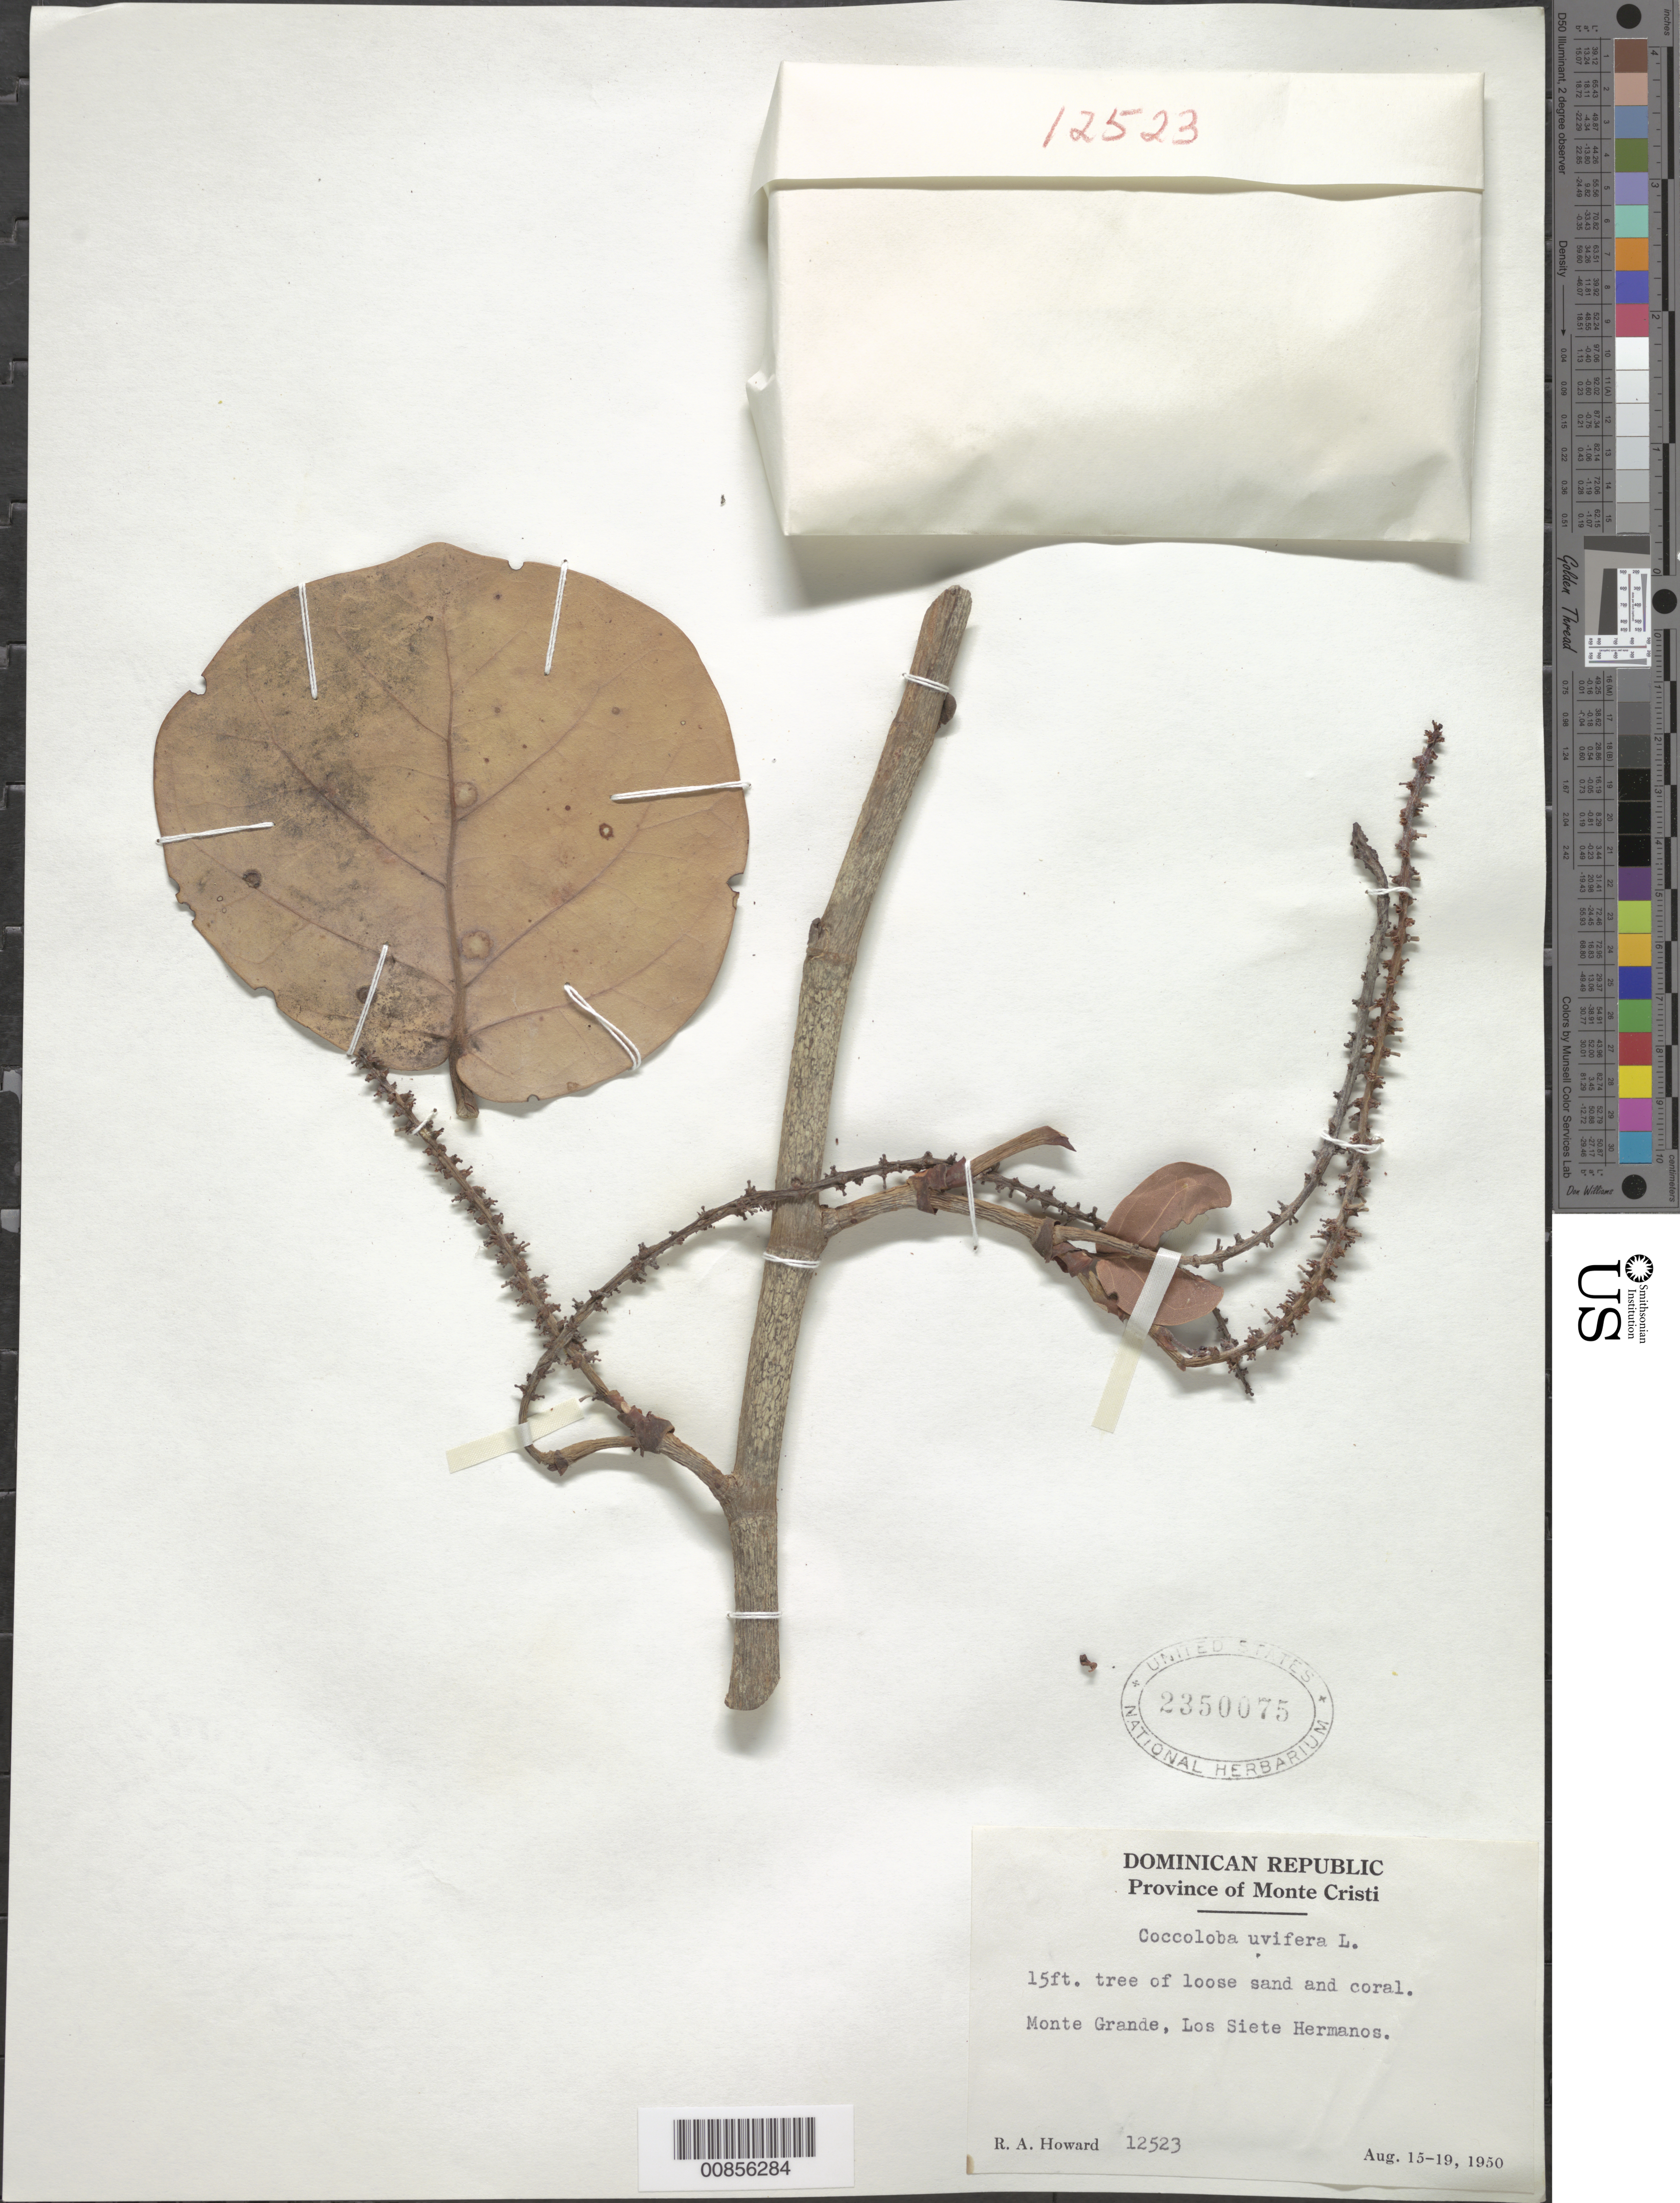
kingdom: Plantae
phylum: Tracheophyta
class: Magnoliopsida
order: Caryophyllales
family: Polygonaceae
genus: Coccoloba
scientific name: Coccoloba uvifera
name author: L.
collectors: R. A. Howard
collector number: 12523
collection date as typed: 15 Aug 1950 to 19 Aug 1950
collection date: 1950-08-15/1950-08-19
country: Dominican Republic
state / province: Monte Cristi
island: Cayo Siete Hermanos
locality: Monte Grande, Los Siete Hermanos.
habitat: Loose sand and coral.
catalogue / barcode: US 2350075